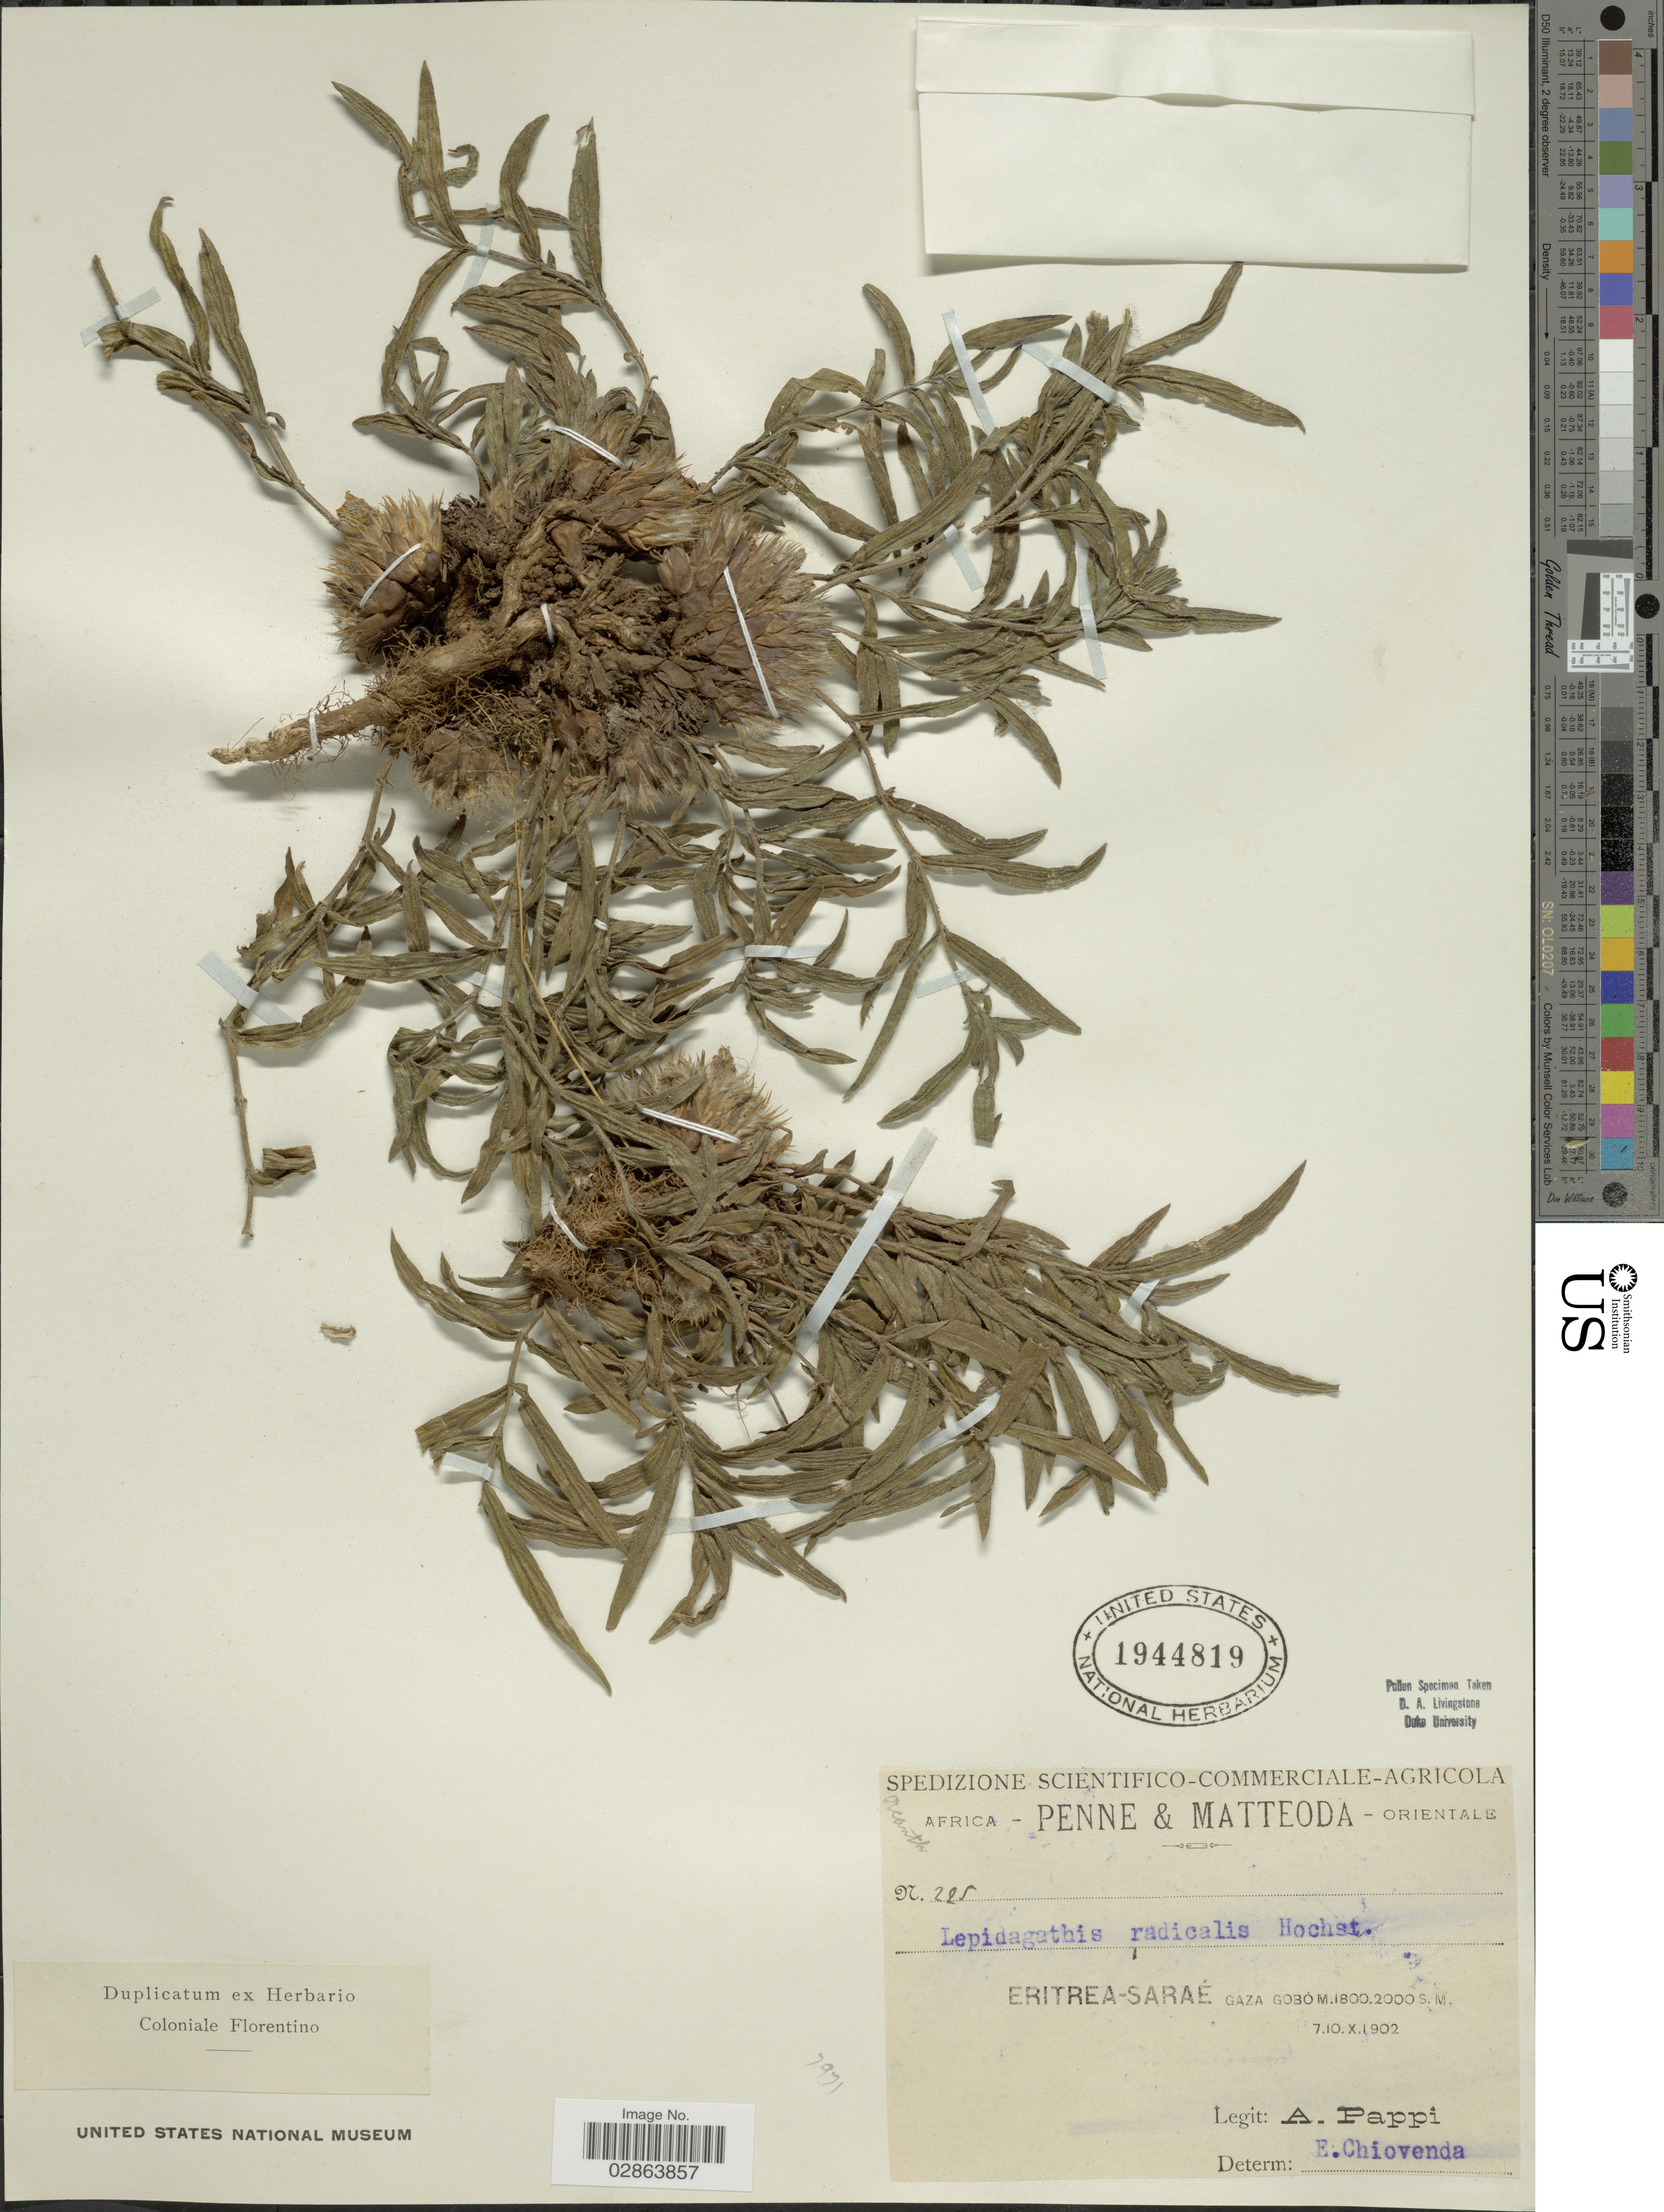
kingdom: Plantae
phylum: Tracheophyta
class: Magnoliopsida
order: Lamiales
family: Acanthaceae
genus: Lepidagathis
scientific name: Lepidagathis radicalis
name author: Hochst. ex Nees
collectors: A. Pappi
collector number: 225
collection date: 1902-10-07/1902-10-10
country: Eritrea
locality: Eritrea-Sarae Gaza Gobo.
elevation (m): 1800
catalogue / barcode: US 1944819